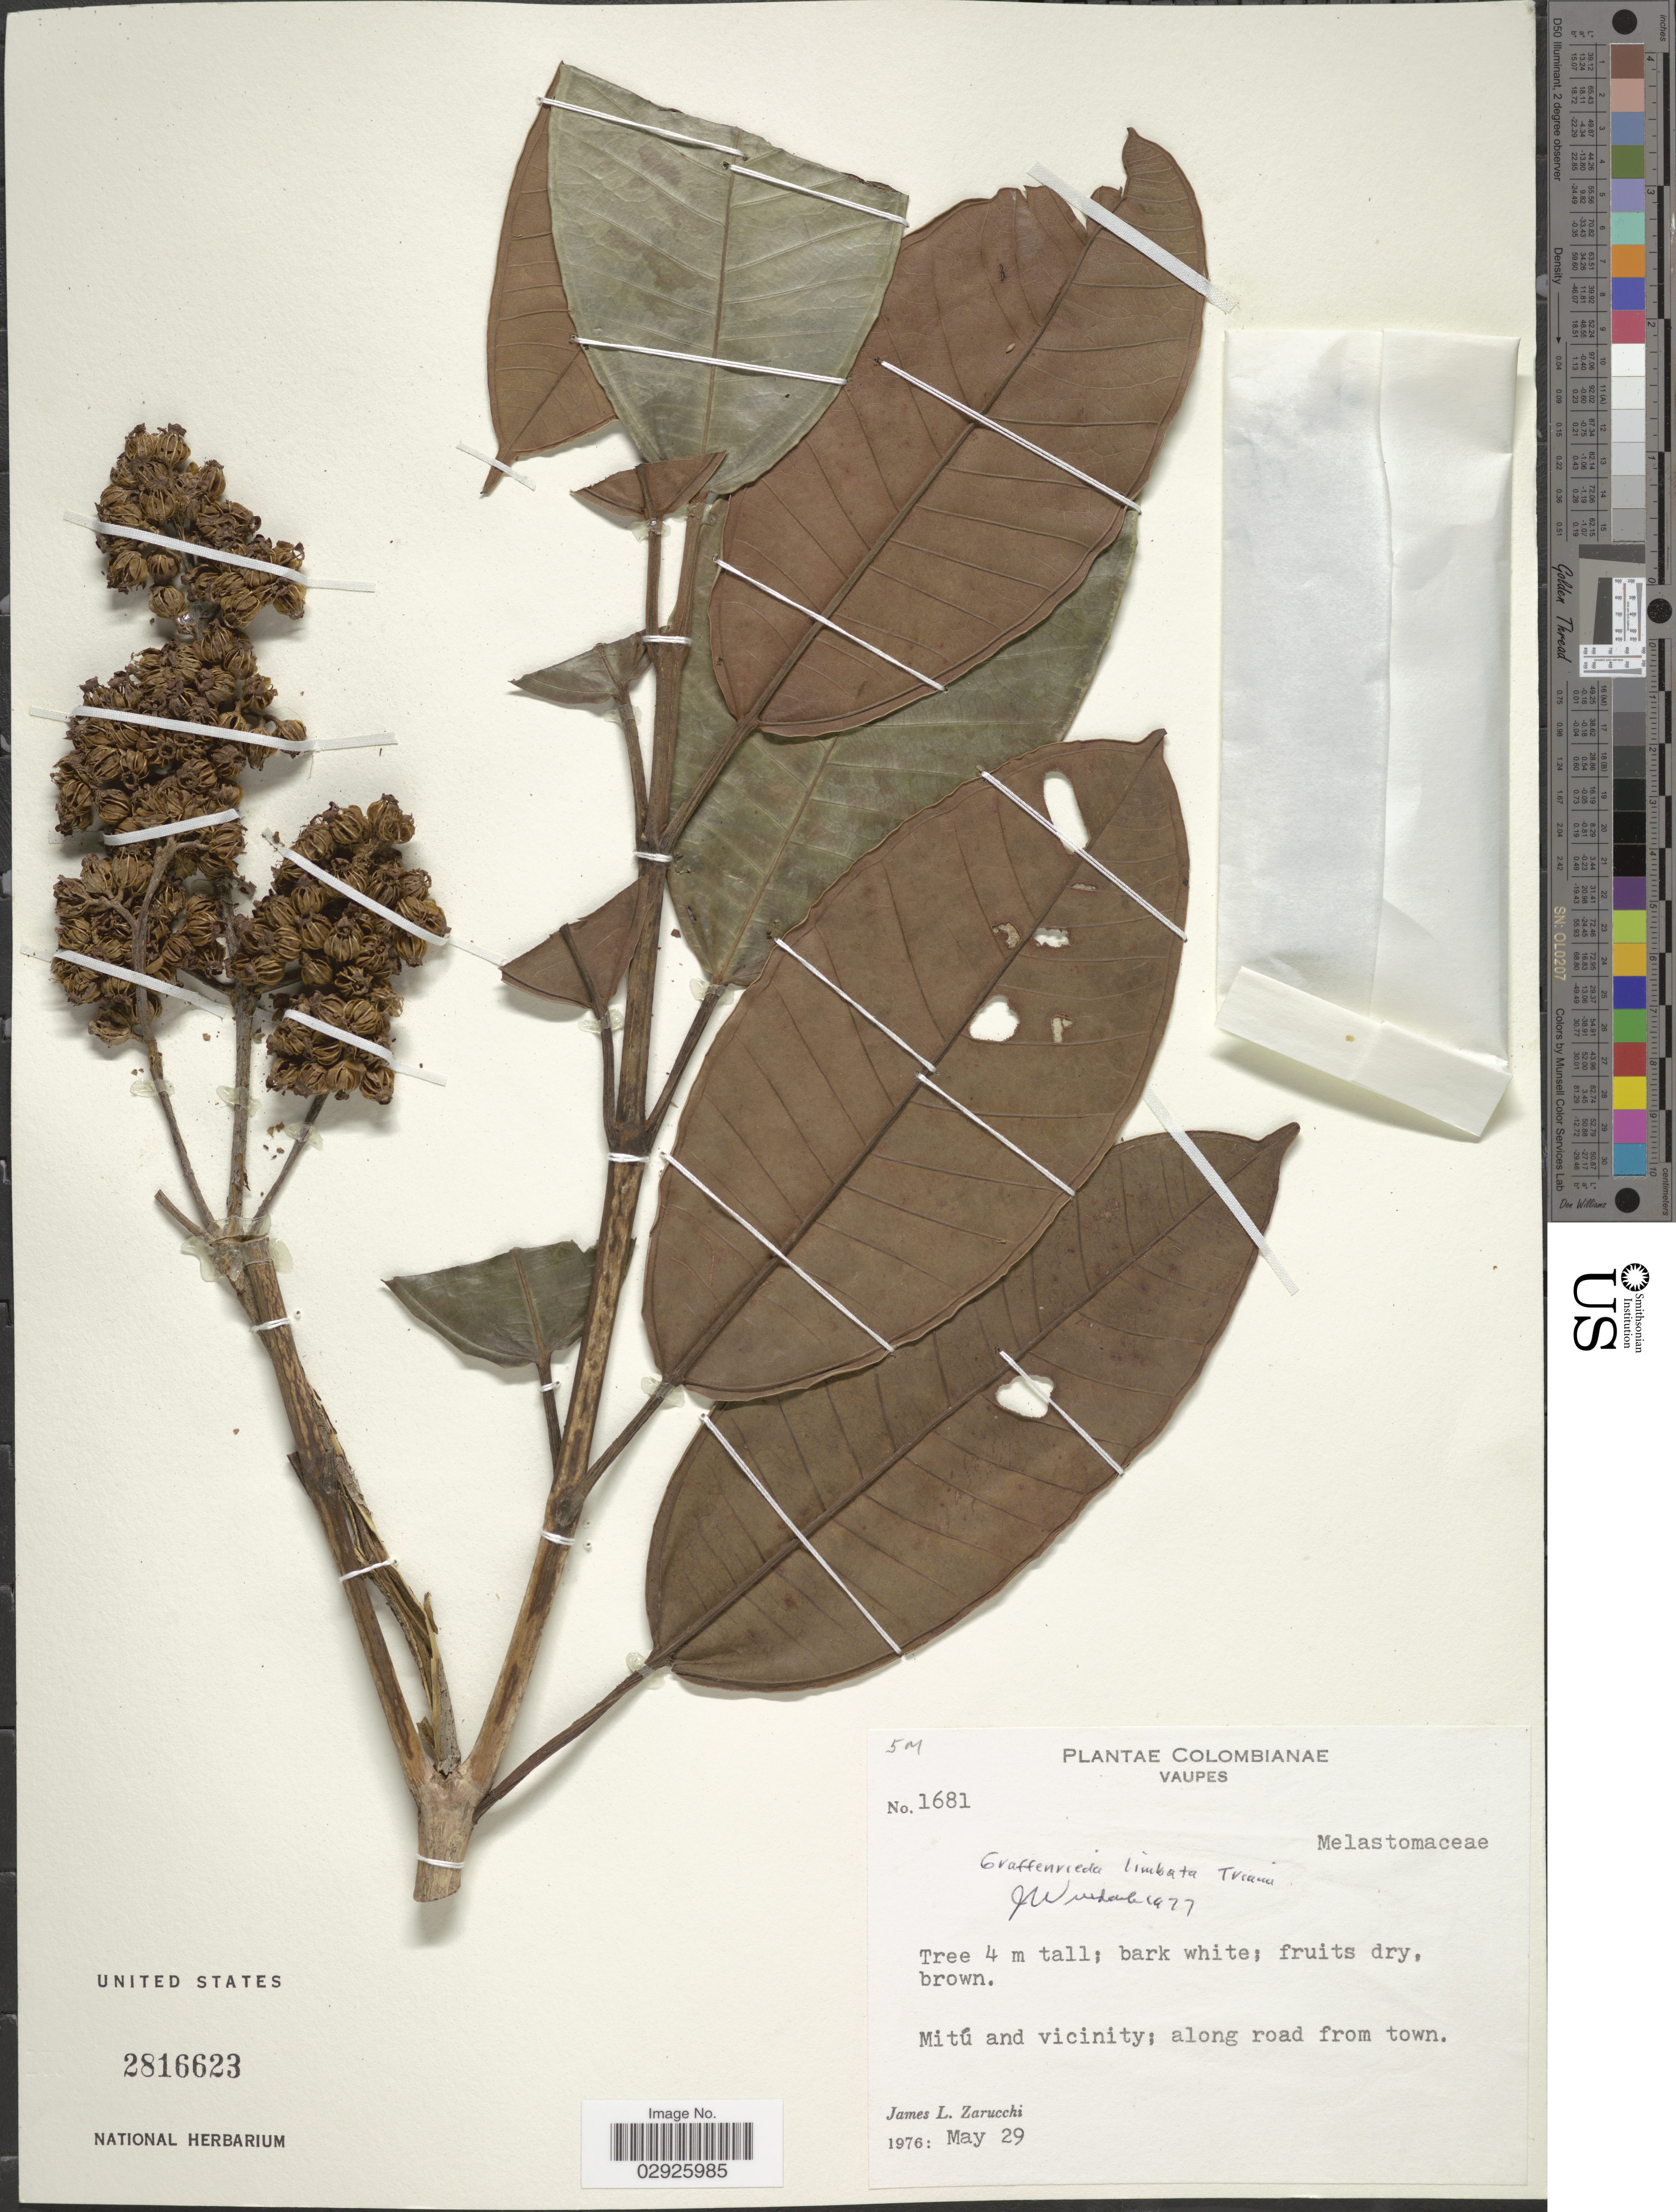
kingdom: Plantae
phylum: Tracheophyta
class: Magnoliopsida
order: Myrtales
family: Melastomataceae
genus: Graffenrieda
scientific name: Graffenrieda limbata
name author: Triana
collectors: J. L. Zarucchi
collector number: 1681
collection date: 1976-05-29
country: Colombia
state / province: Vaupés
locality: Mitú and vicinity; along road from town.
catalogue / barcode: US 2816623